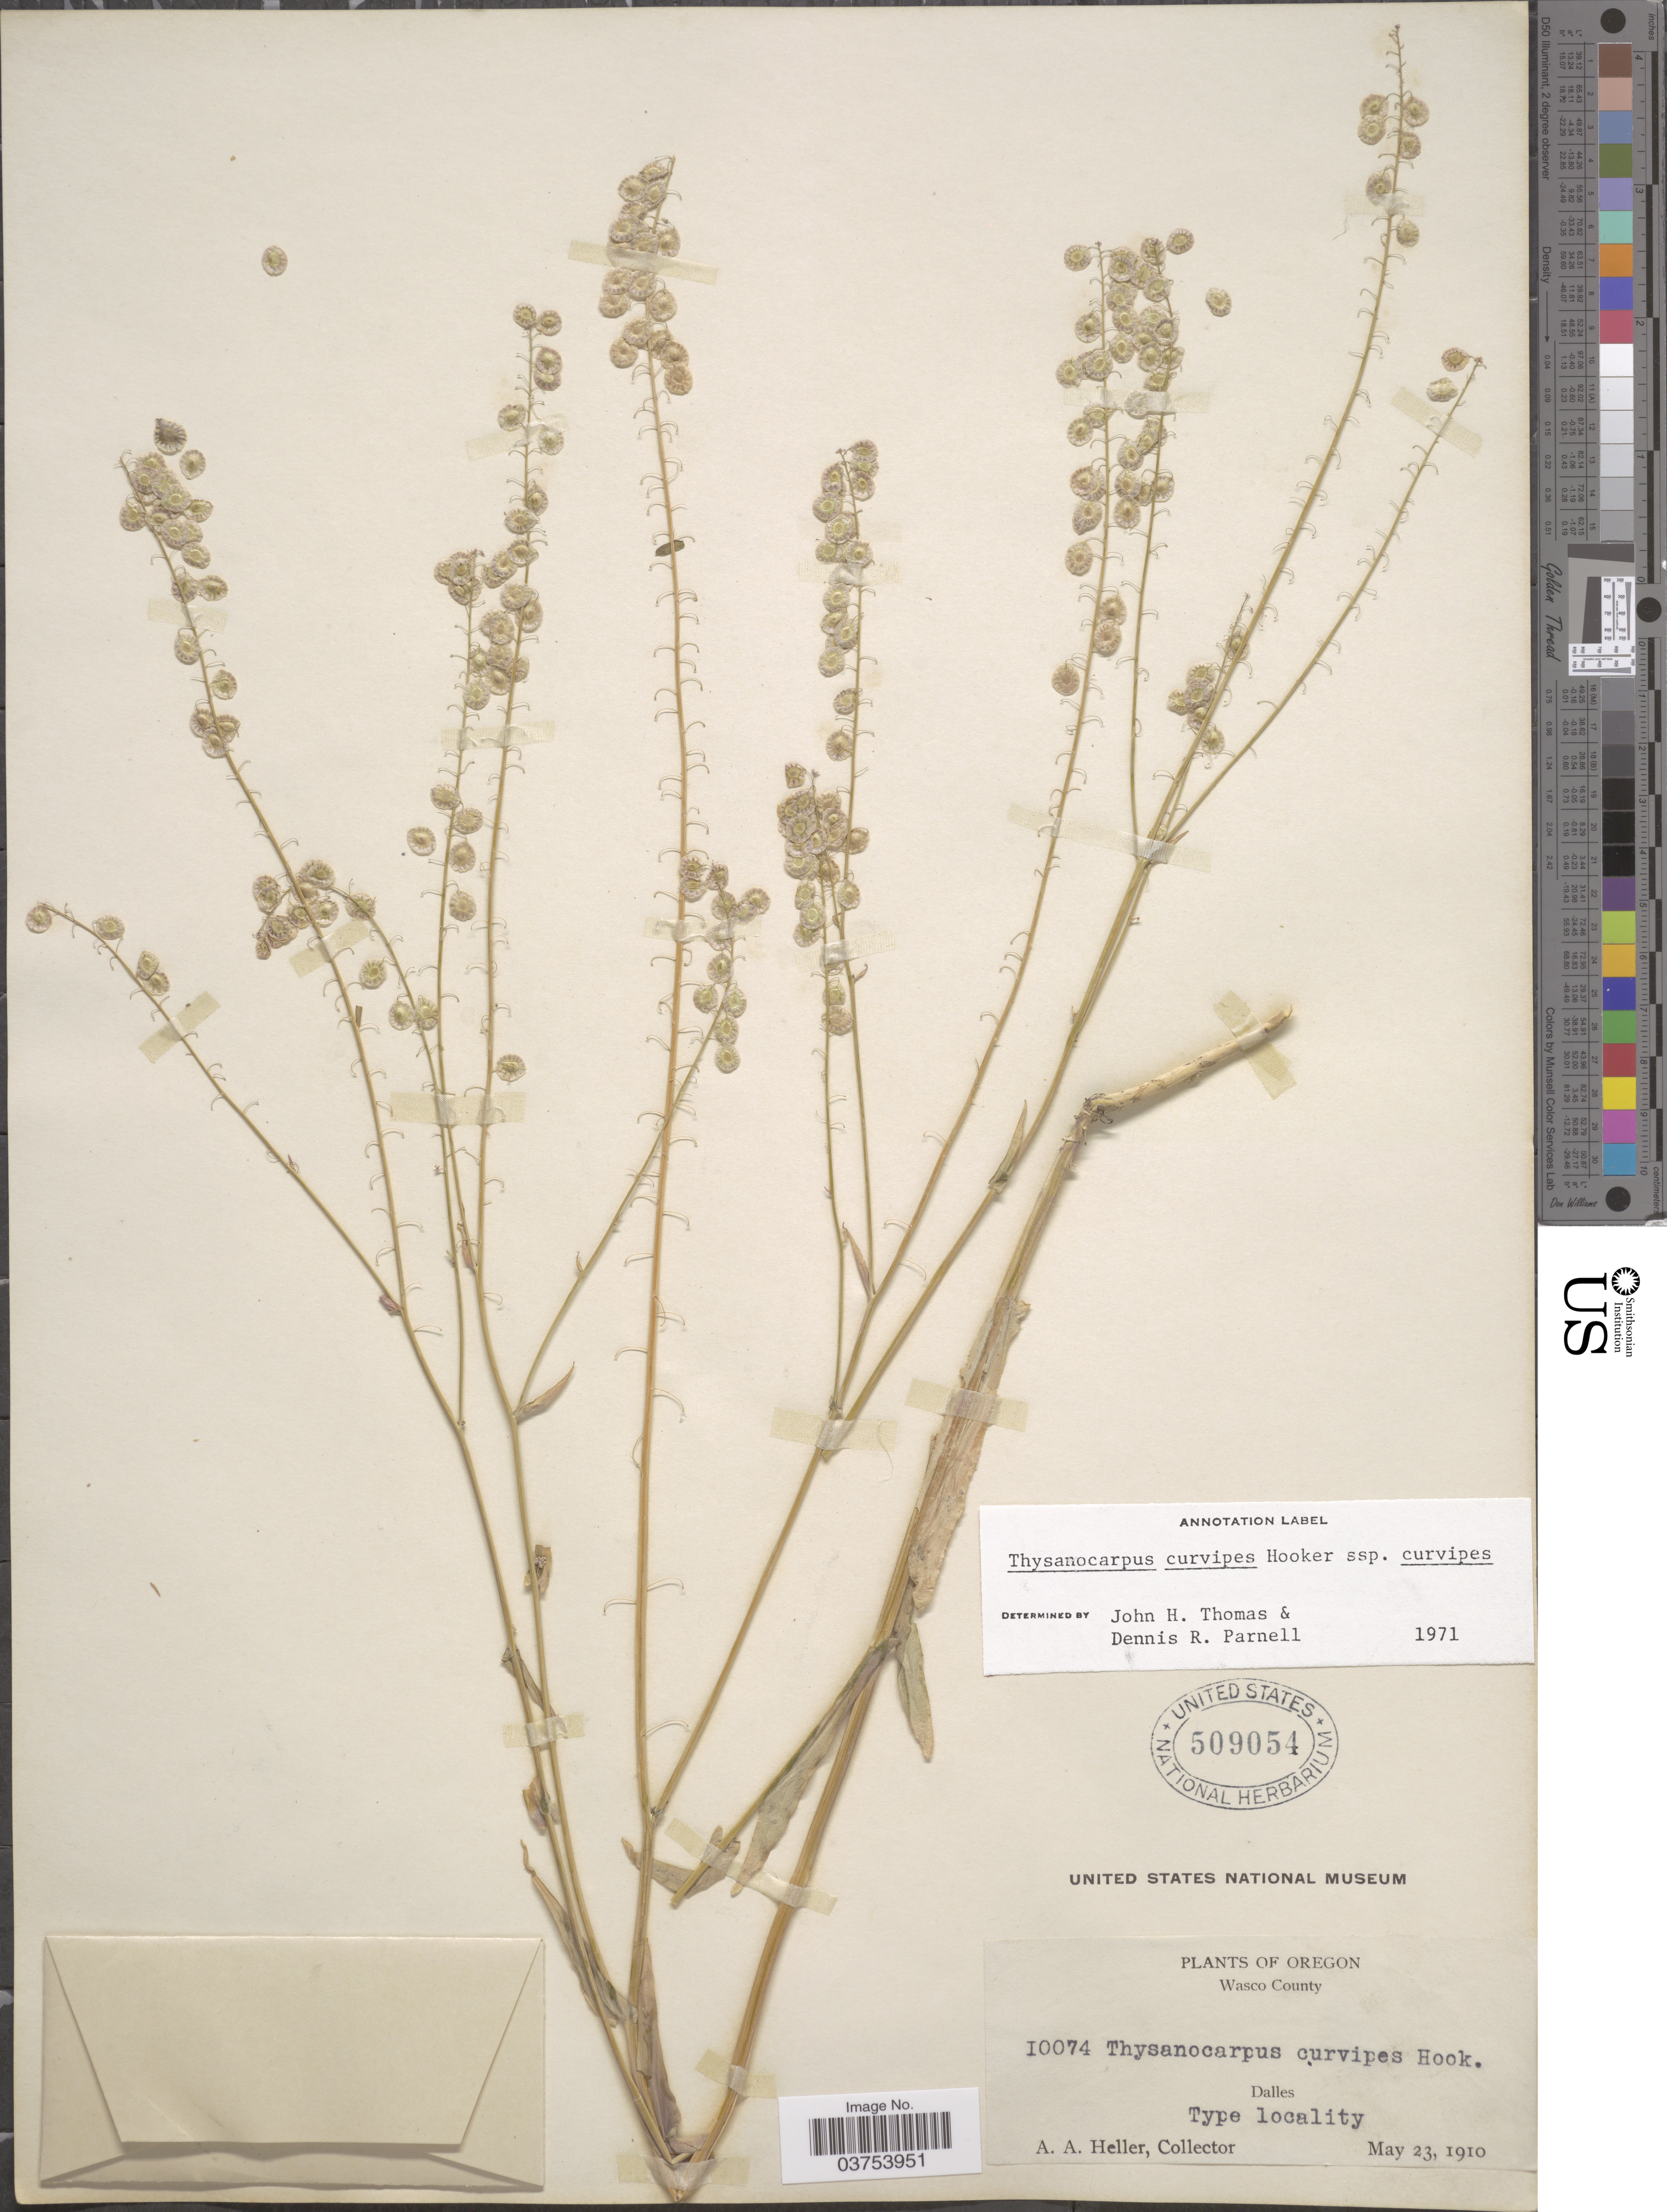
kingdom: Plantae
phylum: Tracheophyta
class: Magnoliopsida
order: Brassicales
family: Brassicaceae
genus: Thysanocarpus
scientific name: Thysanocarpus curvipes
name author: Hook.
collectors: A. A. Heller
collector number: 10074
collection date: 1910-05-23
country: United States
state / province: Oregon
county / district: Wasco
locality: Wasco County. Dalles.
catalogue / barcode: US 509054